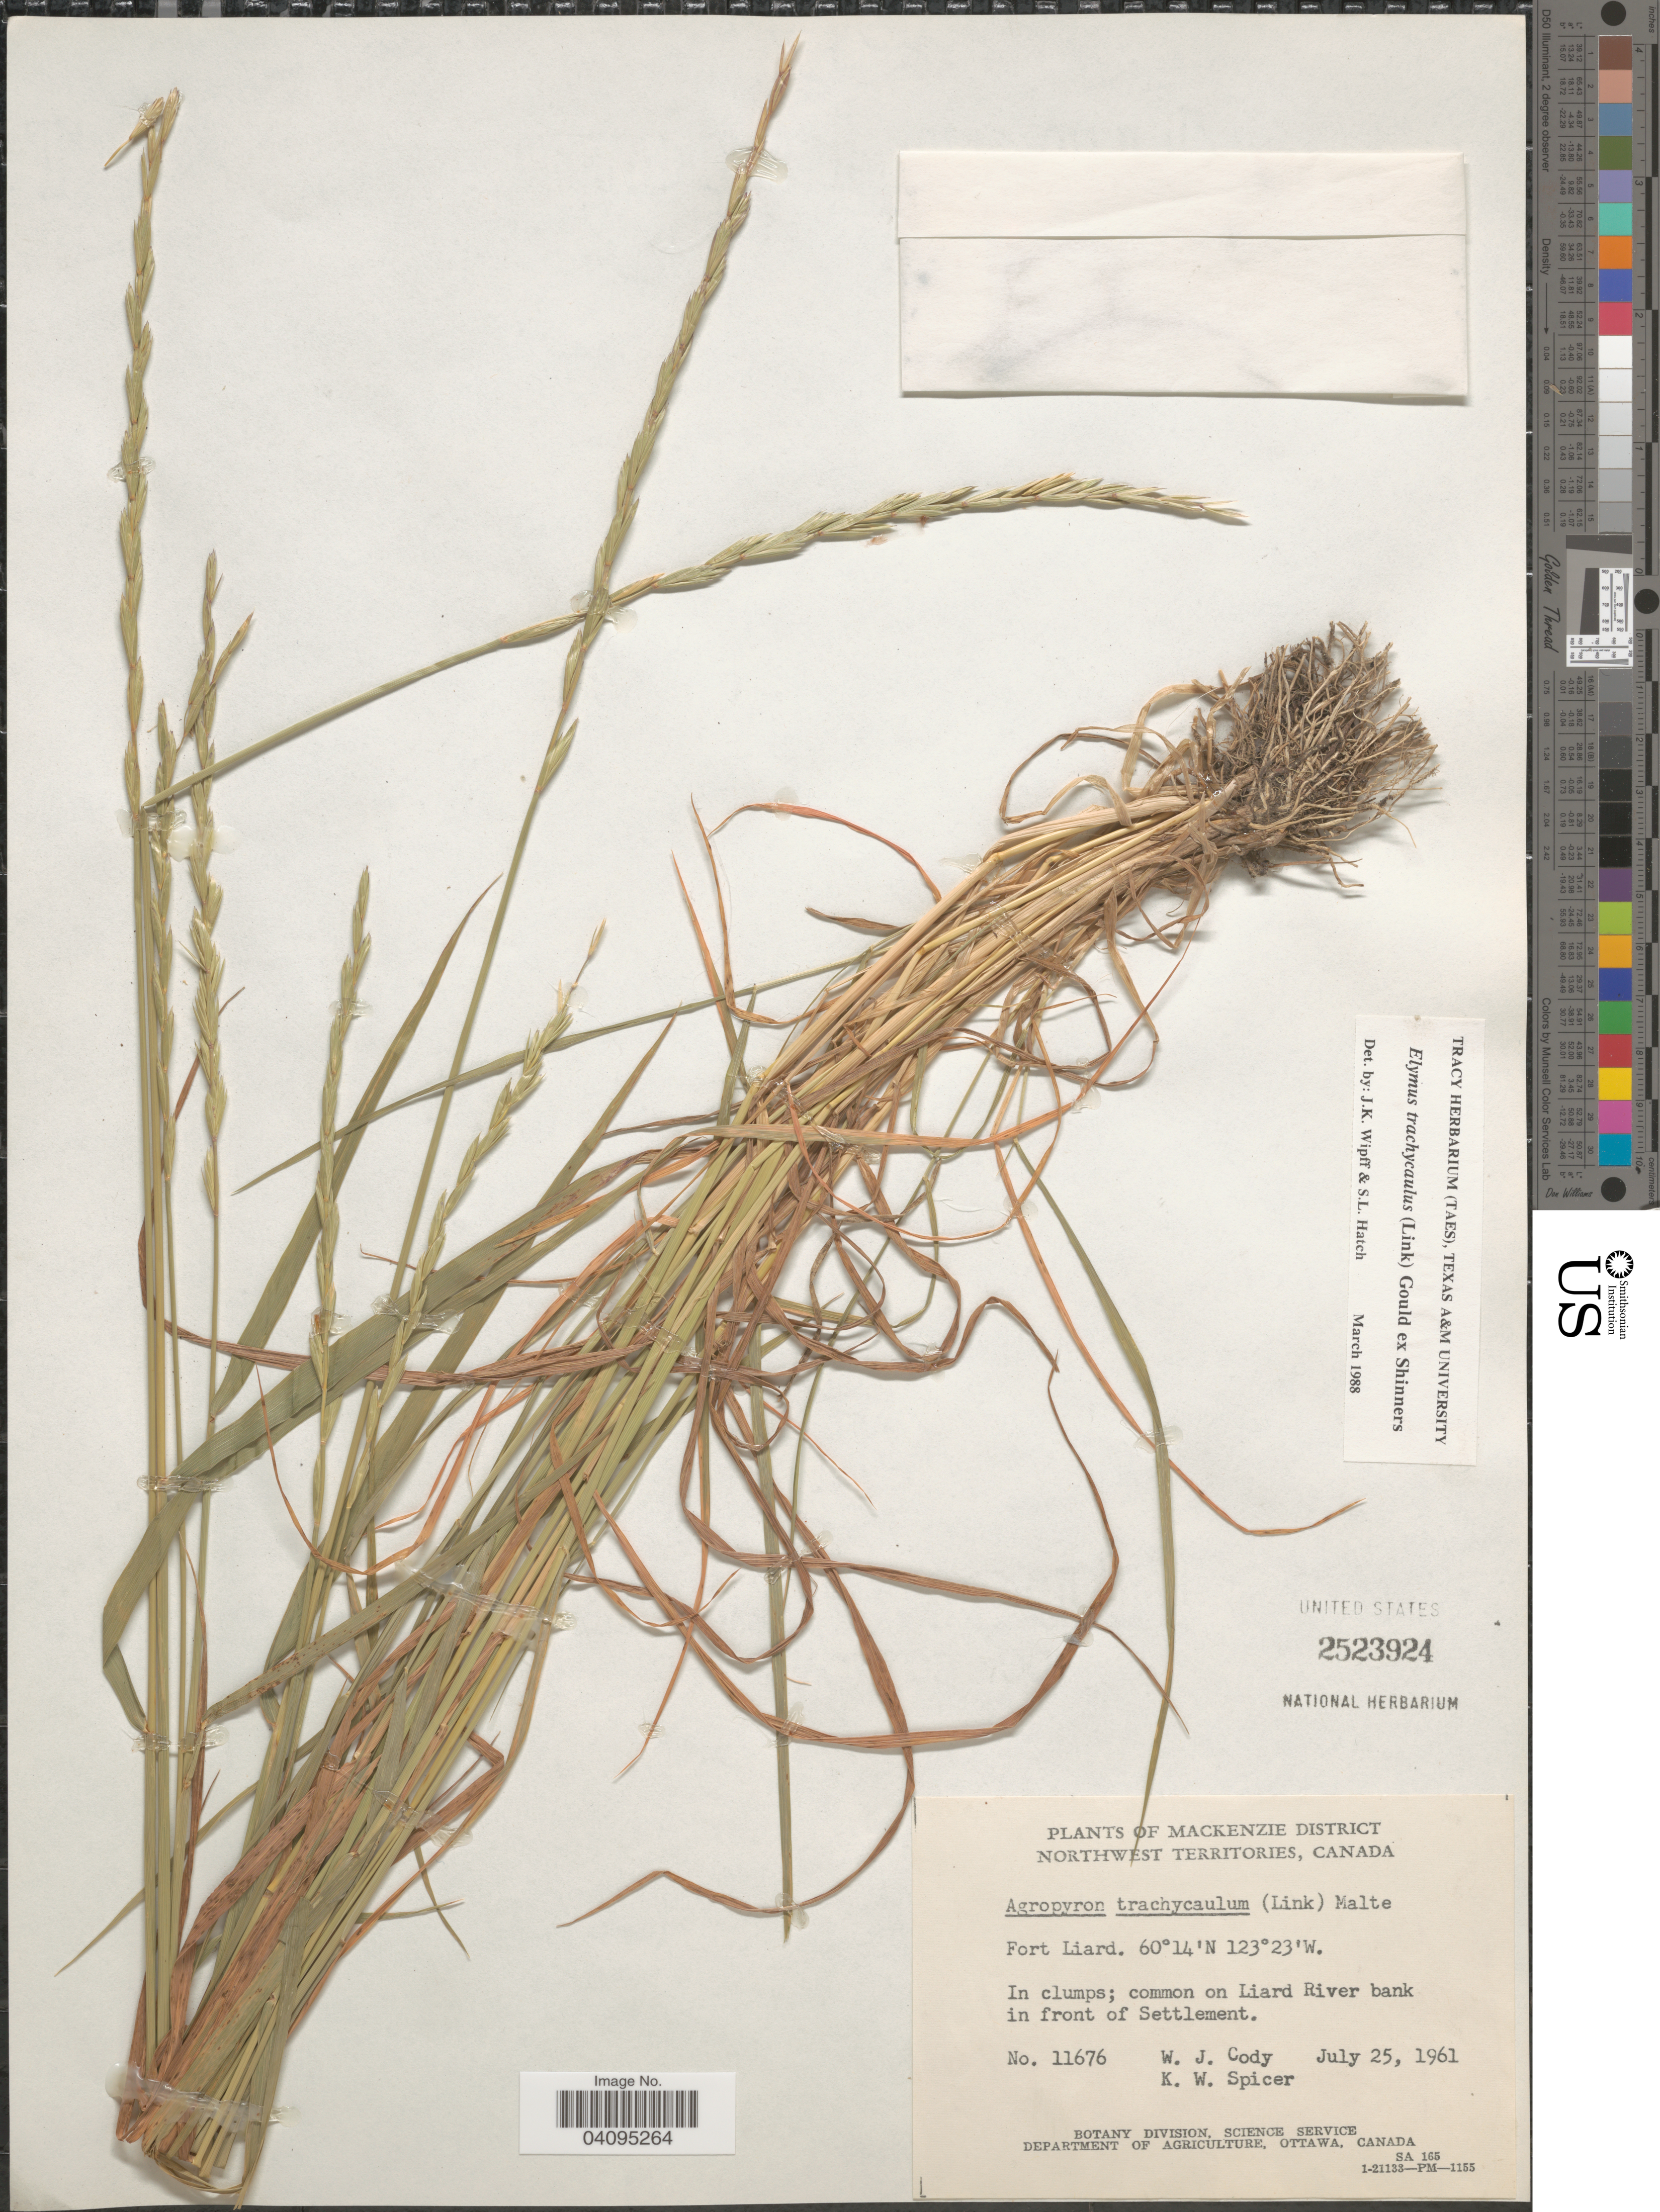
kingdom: Plantae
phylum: Tracheophyta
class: Liliopsida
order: Poales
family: Poaceae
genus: Elymus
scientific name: Elymus trachycaulus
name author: (Link) Gould ex Shinners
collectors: W. Cody & K. Spicer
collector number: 11676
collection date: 1961-07-25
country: Canada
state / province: Northwest Territories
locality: Mackenzie District. Fort Liard. In clumps; common on Liard River bank in front of Settlement.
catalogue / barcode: US 2523924